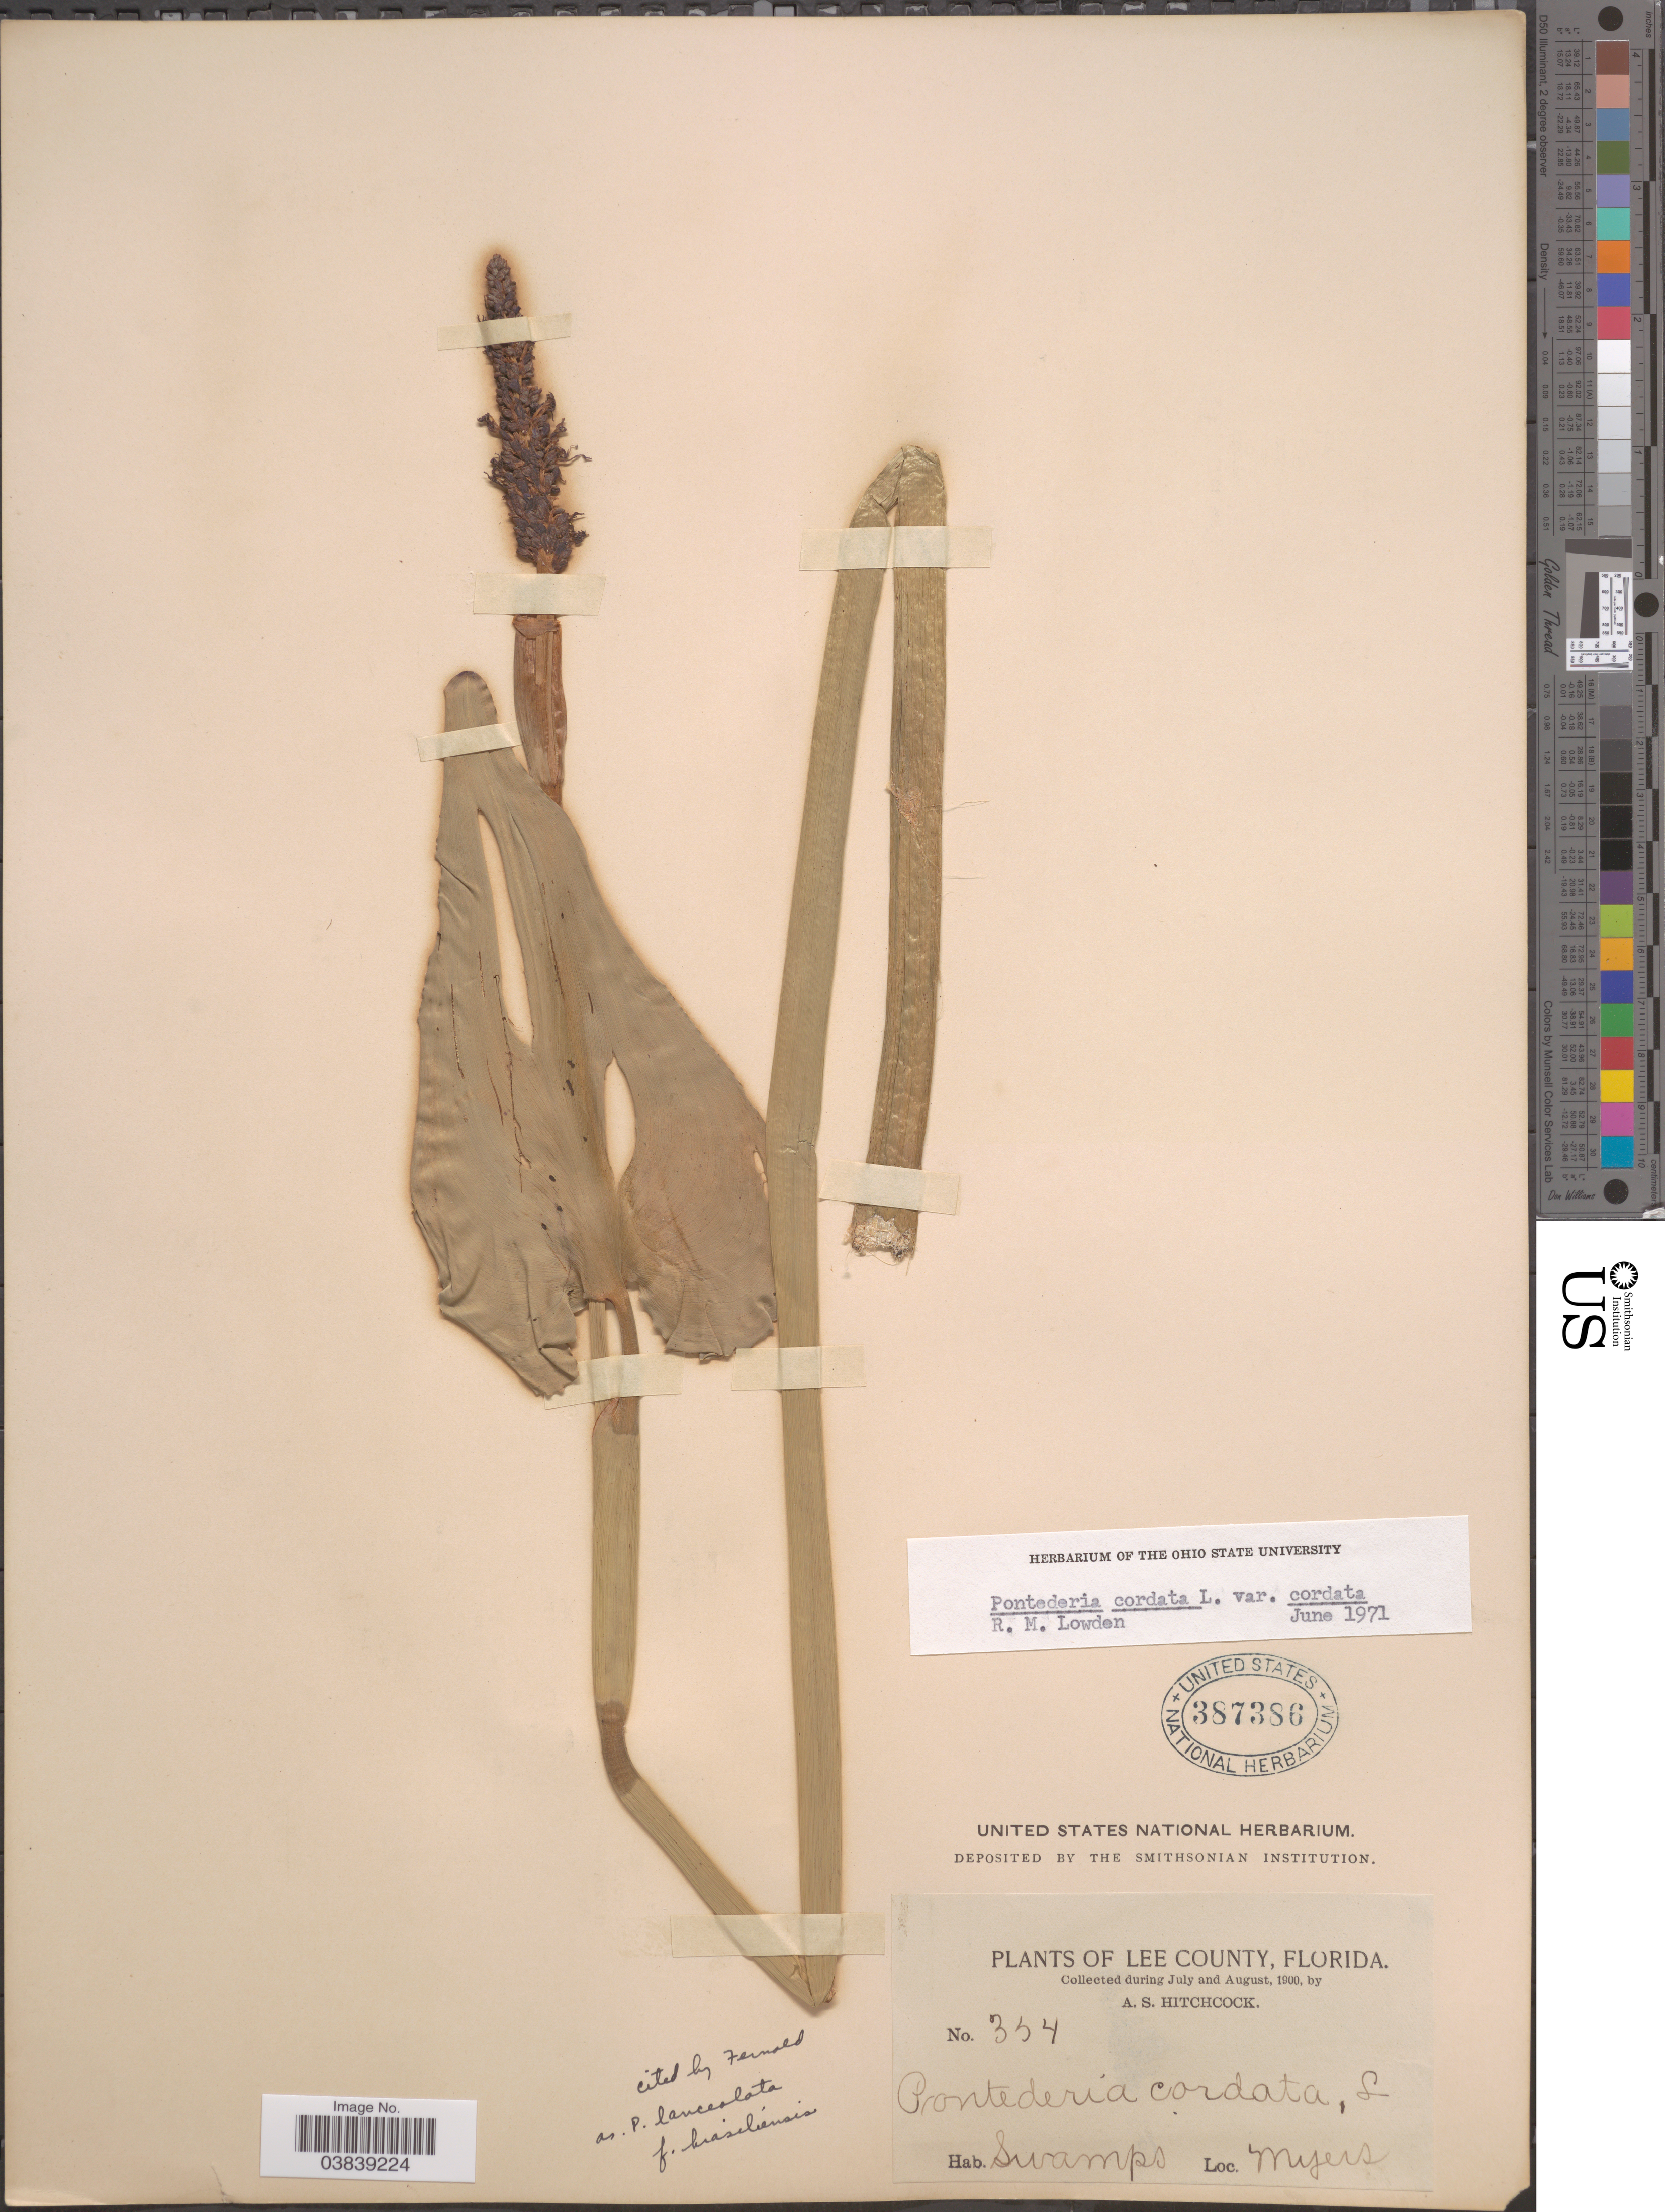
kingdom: Plantae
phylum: Tracheophyta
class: Liliopsida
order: Commelinales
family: Pontederiaceae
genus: Pontederia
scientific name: Pontederia cordata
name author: L.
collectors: A. S. Hitchcock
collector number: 354*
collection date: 1900-07/1900-08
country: United States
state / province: Florida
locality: Lee County. Myers.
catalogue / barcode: US 387386